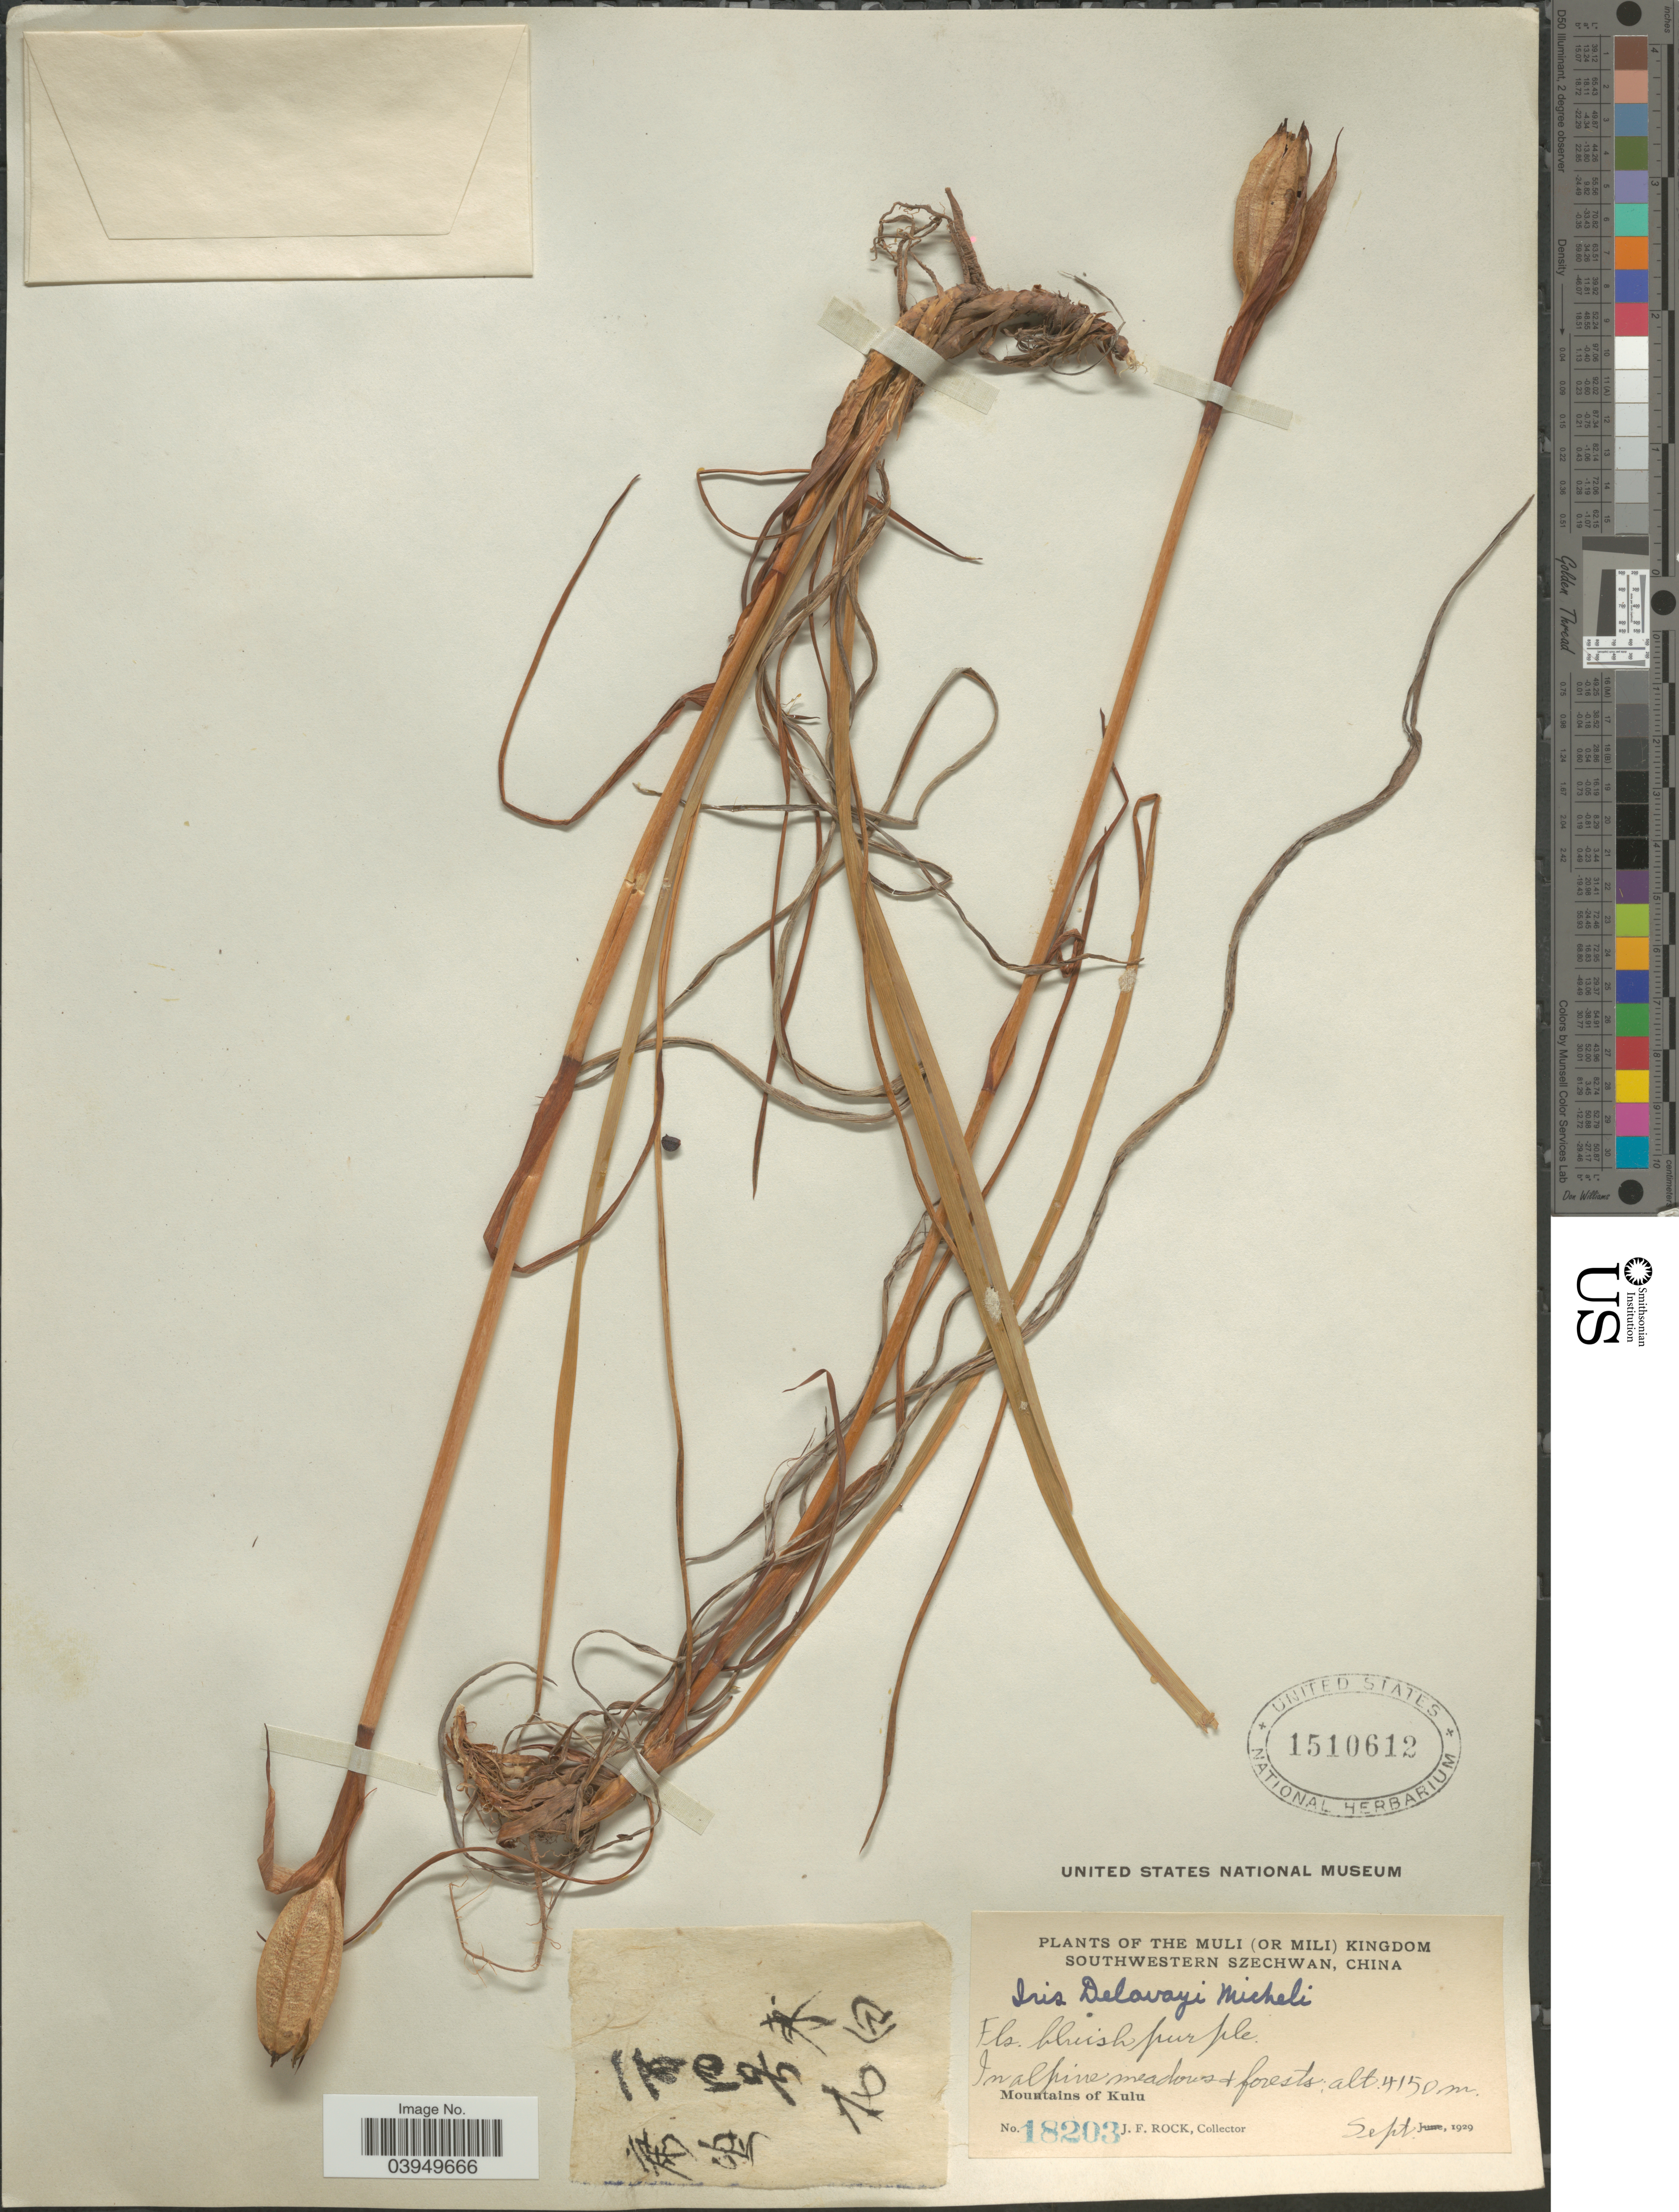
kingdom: Plantae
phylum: Tracheophyta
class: Liliopsida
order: Asparagales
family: Iridaceae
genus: Iris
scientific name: Iris delavayi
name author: Micheli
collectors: J. Rock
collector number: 18203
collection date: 1929-09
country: China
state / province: Sichuan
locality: The Muli (or Mili) Kingdom. Southwestern Szechwan. Mountains of Kulu.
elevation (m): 4150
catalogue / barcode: US 1510612